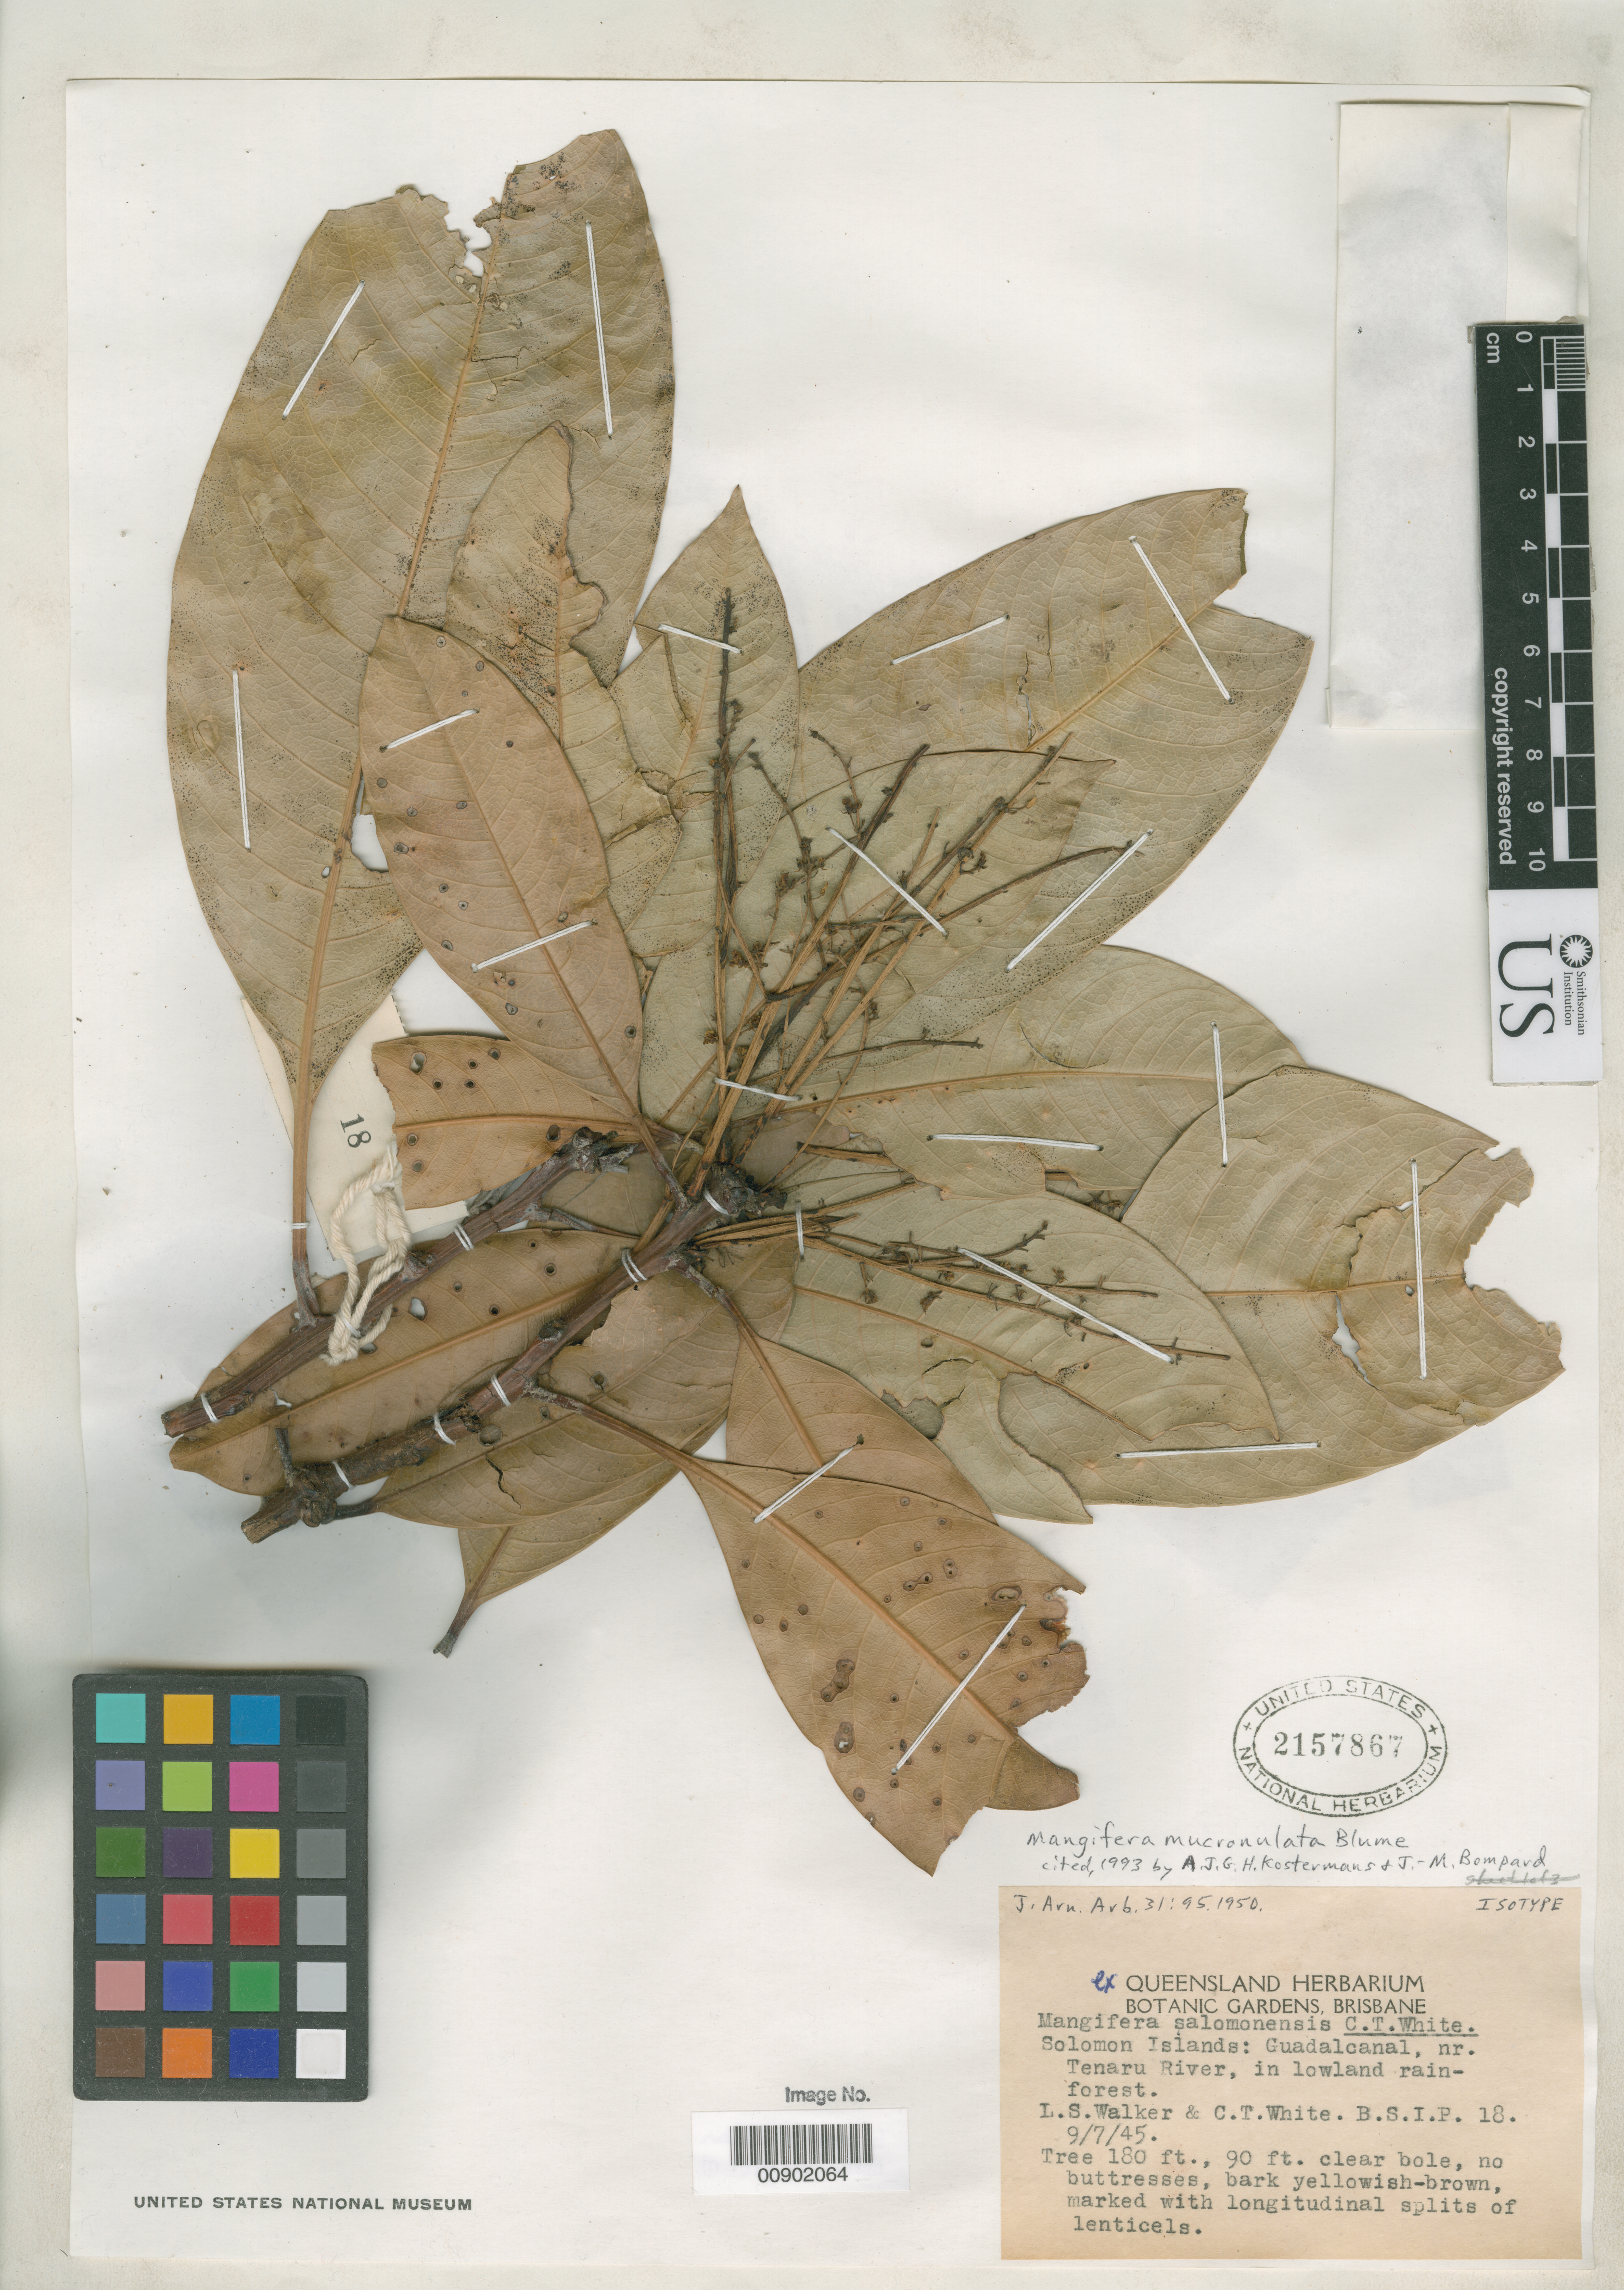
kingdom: Plantae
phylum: Tracheophyta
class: Magnoliopsida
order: Sapindales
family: Anacardiaceae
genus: Mangifera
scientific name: Mangifera salomonensis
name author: C.T. White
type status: Isotype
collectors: L. Walker & C. T. White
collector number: B.S.I.P. 18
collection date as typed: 09 Jul 1945 or 07 Sep 1945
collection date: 1945-07-09 or 1945-09-07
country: Solomon Islands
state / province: Guadalcanal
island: Guadalcanal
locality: Near Tenaru River.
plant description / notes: Currently accepted name as cited by J.G.H. Kostermans & J.-M. Bompard, 1993.; Holotype deposited at Queensland Herbarium, Brisbane.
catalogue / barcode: US 2157867